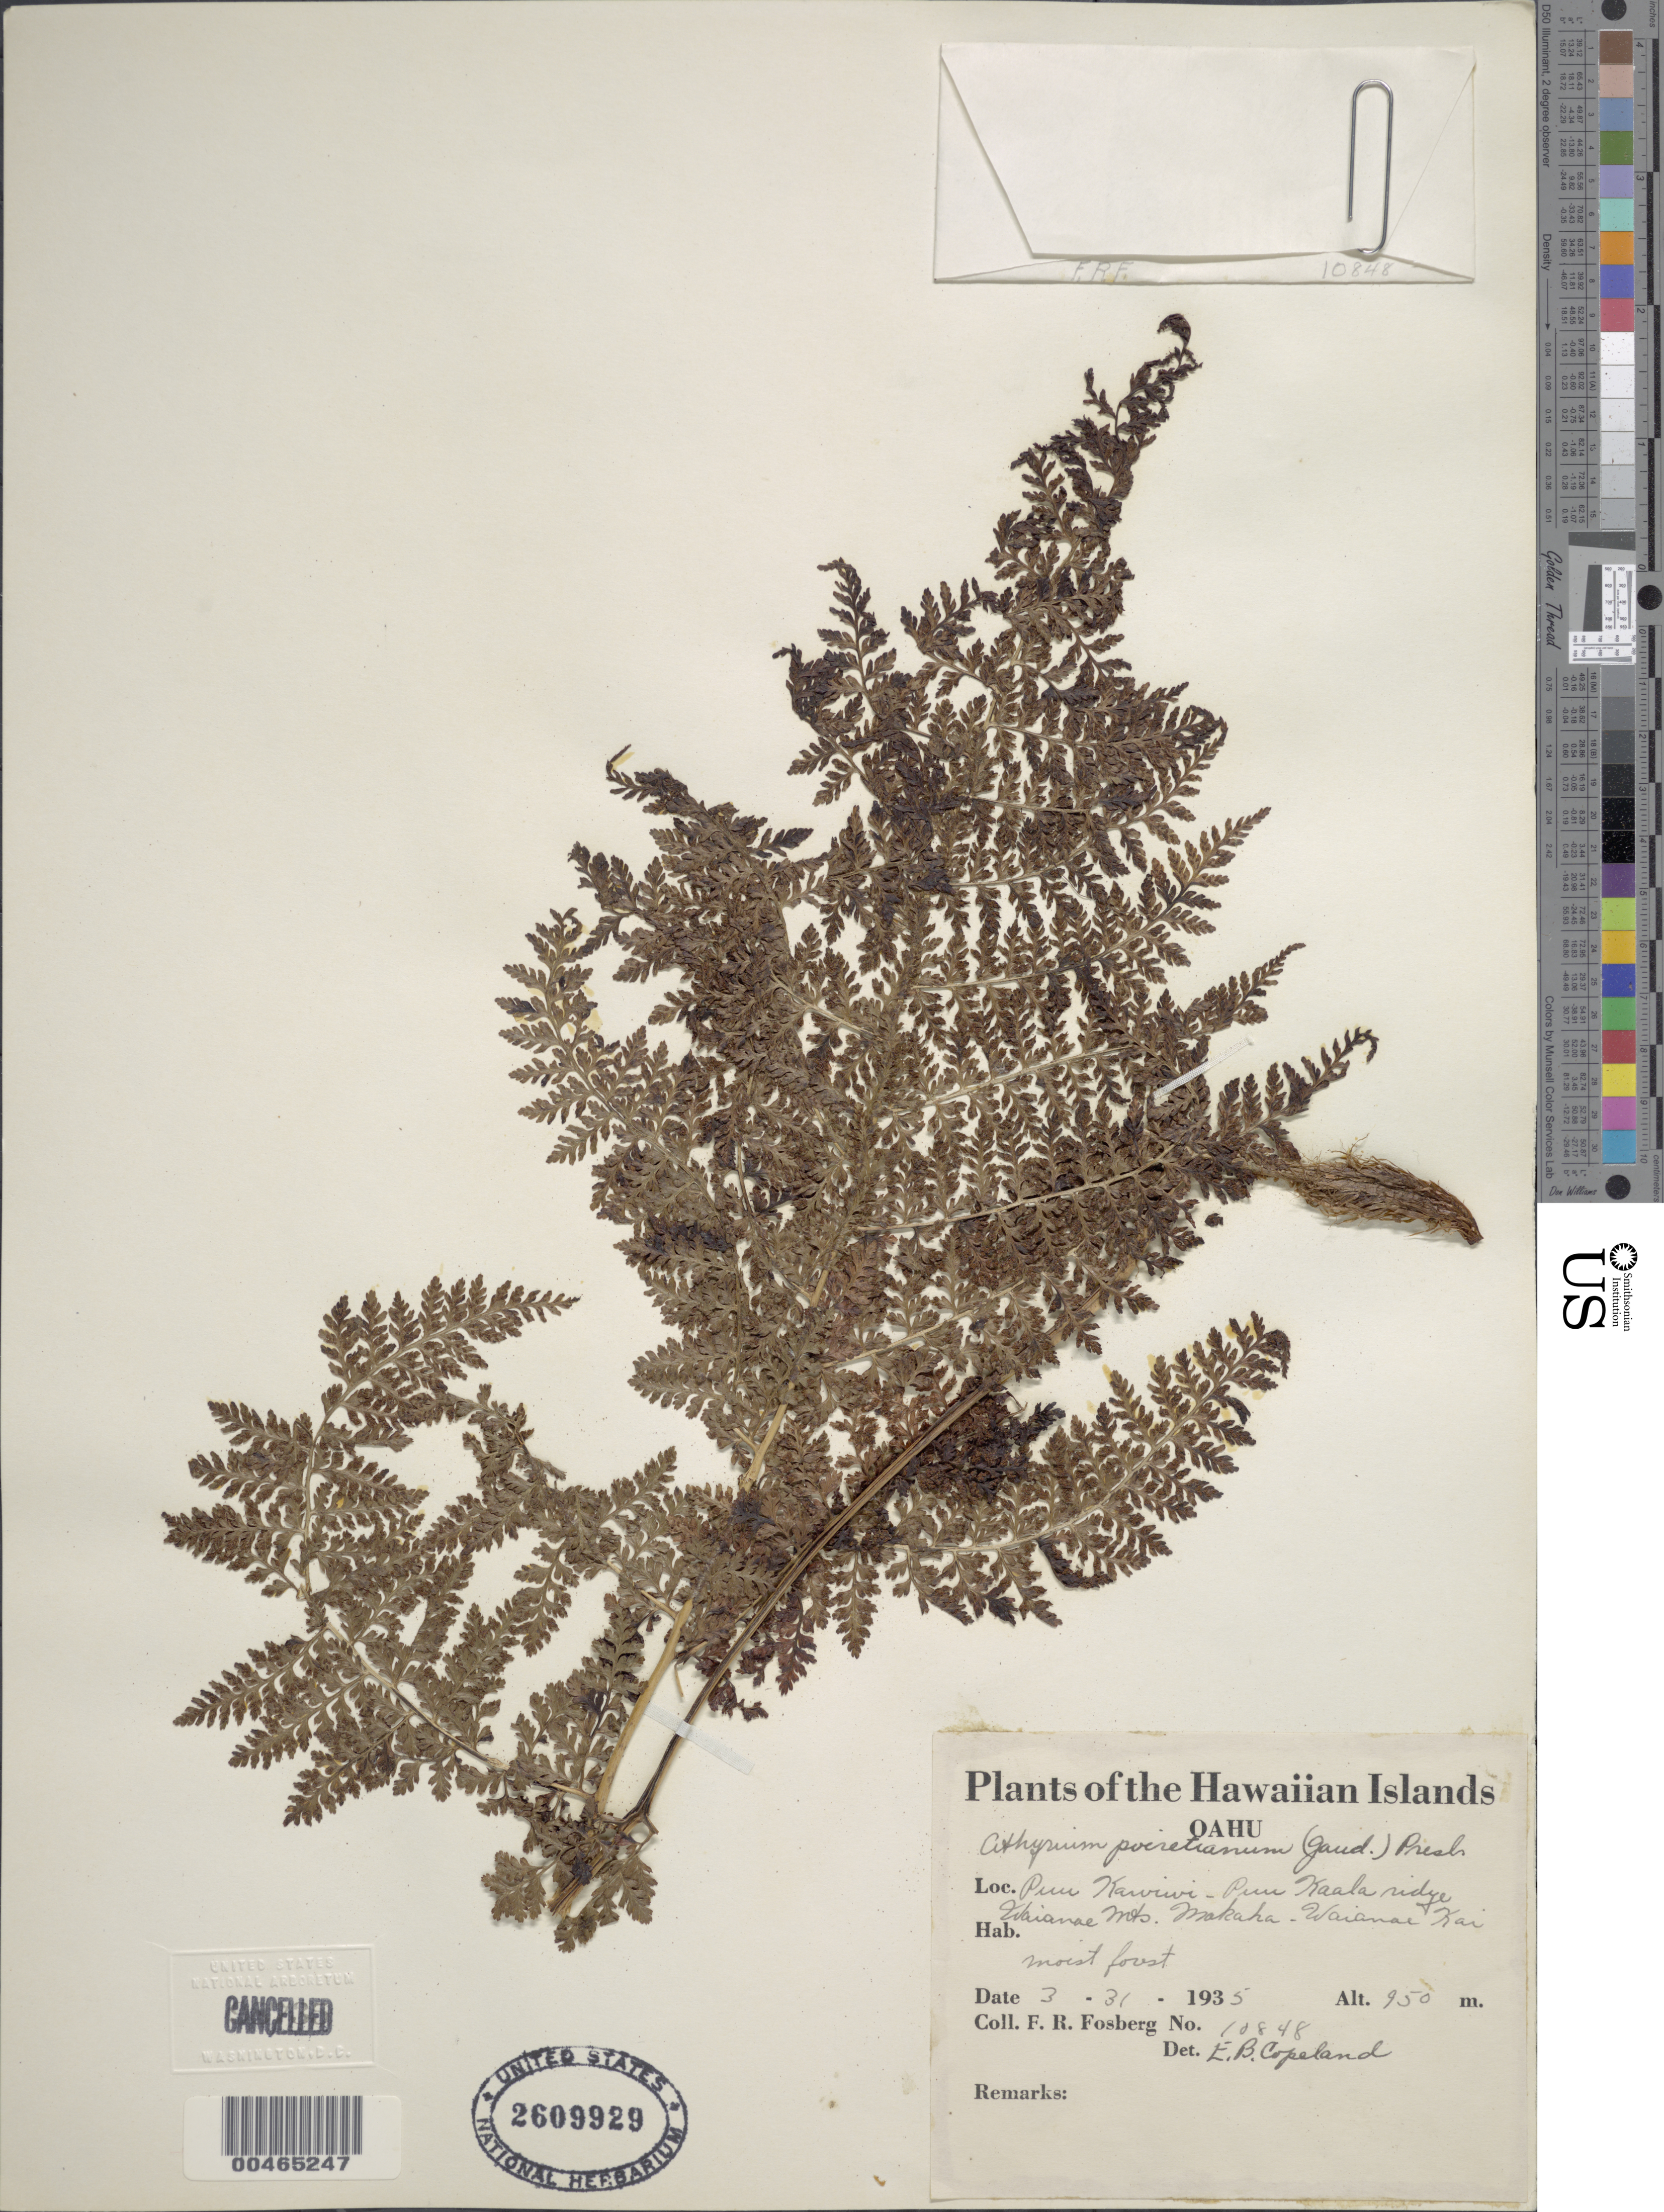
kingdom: Plantae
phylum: Tracheophyta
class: Polypodiopsida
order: Polypodiales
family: Athyriaceae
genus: Athyrium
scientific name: Athyrium microphyllum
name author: (Sm.) Alston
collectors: F. R. Fosberg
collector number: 10848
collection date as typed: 31 Mar 1935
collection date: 1935-03-31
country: United States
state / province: Hawaii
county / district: Honolulu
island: Oahu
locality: Puu Kawiwi-Puu Kaala ridge, Waianae Mountains, Makaha-Waianae Kai, Oahu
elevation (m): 950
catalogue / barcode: US 2609929